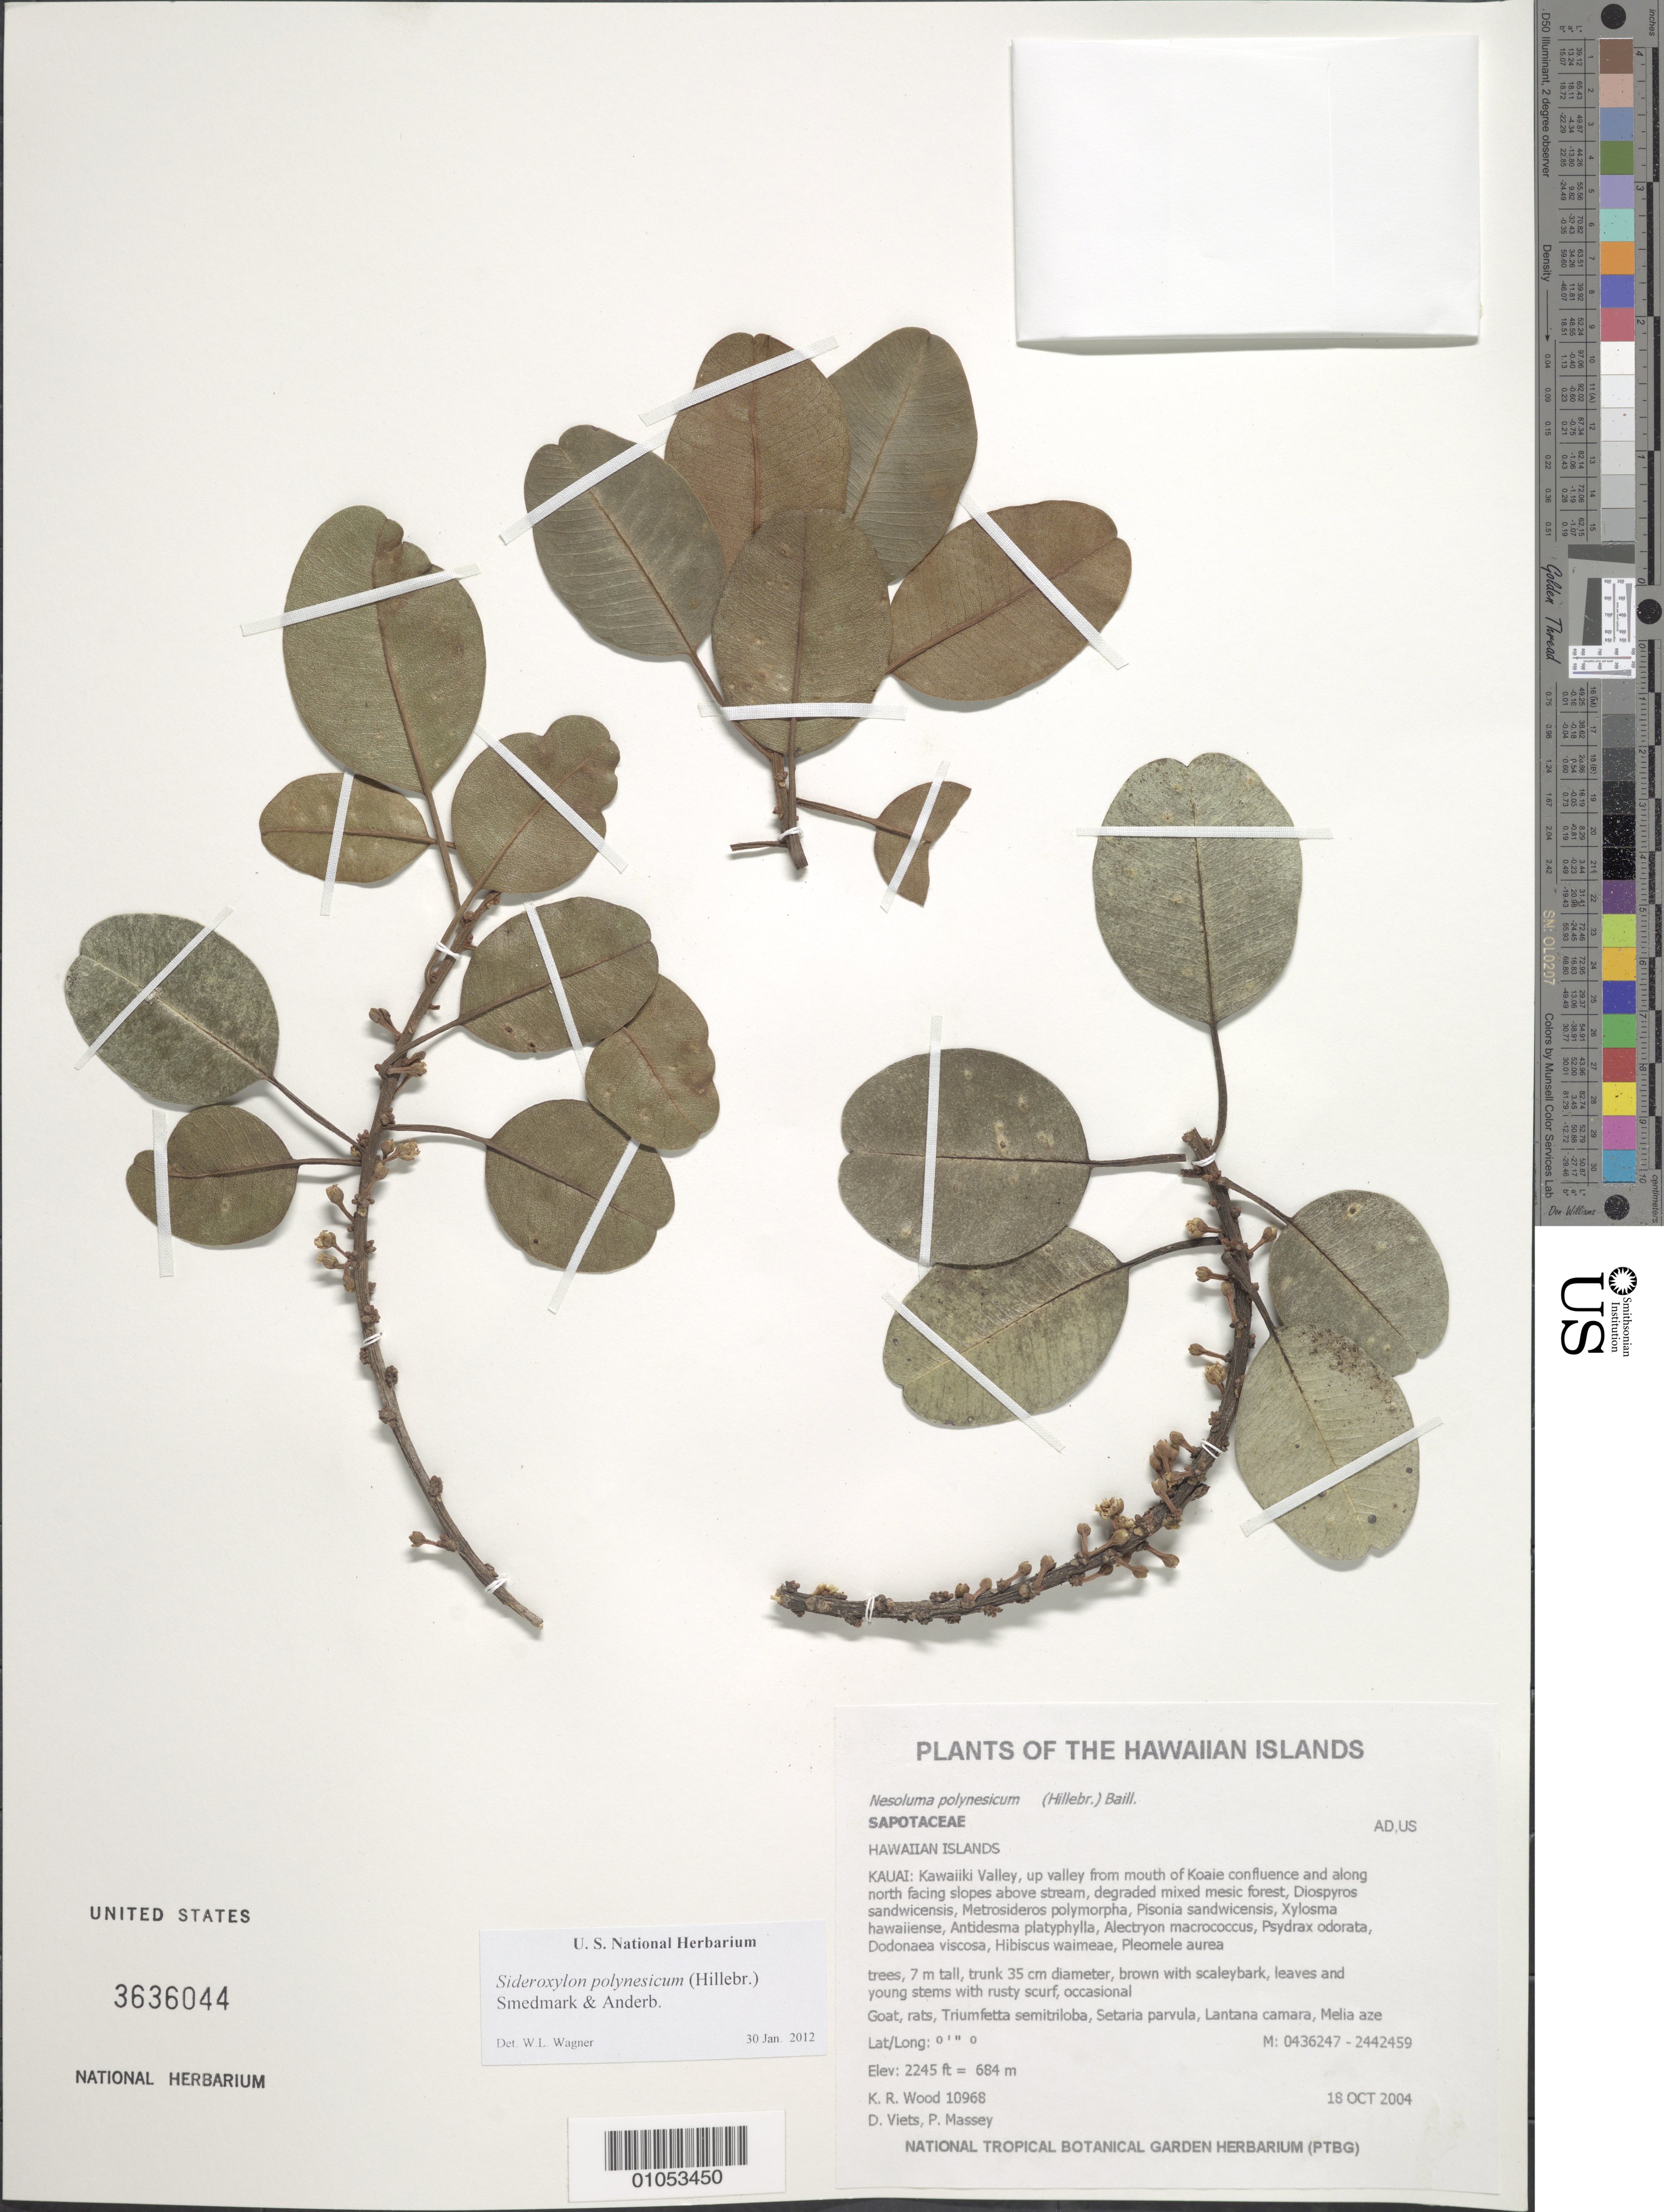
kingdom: Plantae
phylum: Tracheophyta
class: Magnoliopsida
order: Ericales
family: Sapotaceae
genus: Sideroxylon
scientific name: Sideroxylon polynesicum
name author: (Hillebr.) Smedmark & Anderb.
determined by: Wagner, W. L., (BOT), Smithsonian Institution - National Museum of Natural History (UNITED STATES)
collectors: K. R. Wood, D. Viets & P. Massey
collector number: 10968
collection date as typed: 18 Oct 2004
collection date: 2004-10-18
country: United States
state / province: Hawaii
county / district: Kaui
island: Kaua'i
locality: Kawaiiki Valley, up valley from mouth of Koaie confluence and along north facing slopes above stream.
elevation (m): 684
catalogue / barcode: US 3636044